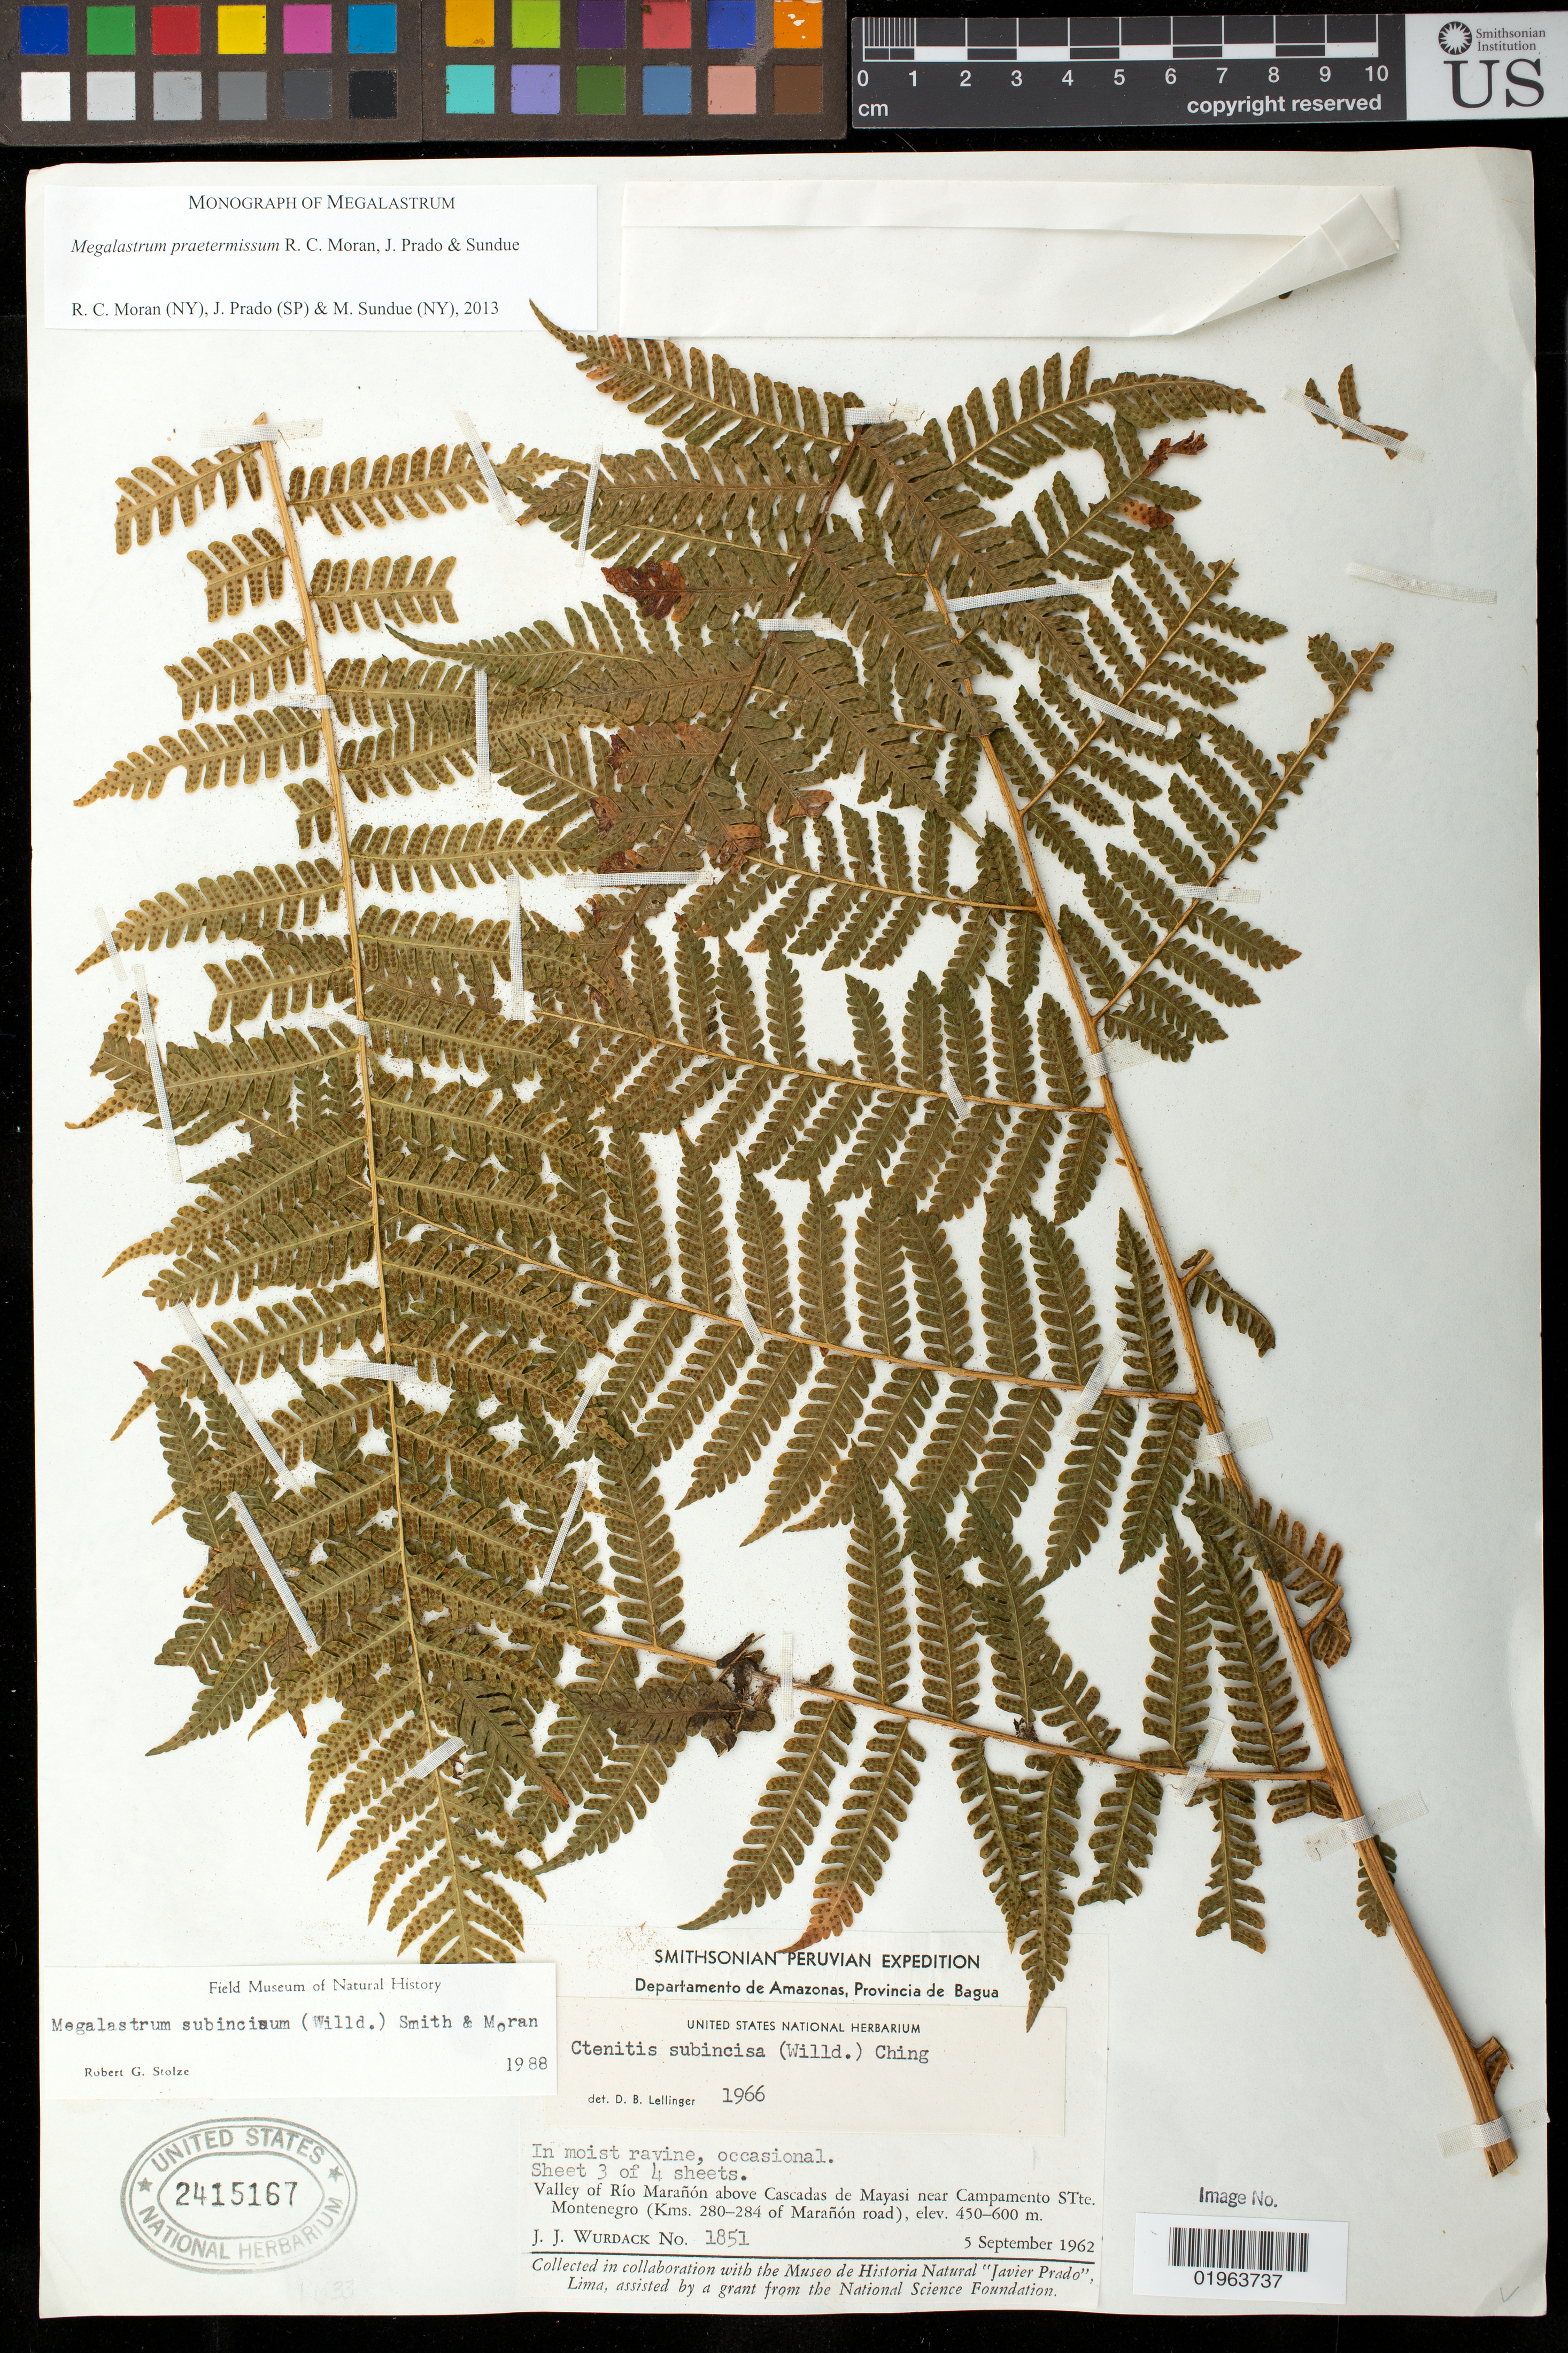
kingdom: Plantae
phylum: Tracheophyta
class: Polypodiopsida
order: Polypodiales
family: Dryopteridaceae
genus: Megalastrum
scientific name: Megalastrum praetermissum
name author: R.C. Moran et al.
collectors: J. J. Wurdack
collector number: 1851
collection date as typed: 05 Sep 1962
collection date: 1962-09-05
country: Peru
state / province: Amazonas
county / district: Bagua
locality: valley of Río Maranon above Cascadas de Mayasi near Campamento Stte. Montenegro (kms 280-284 of Maranon Road)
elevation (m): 450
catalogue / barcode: US 2415167